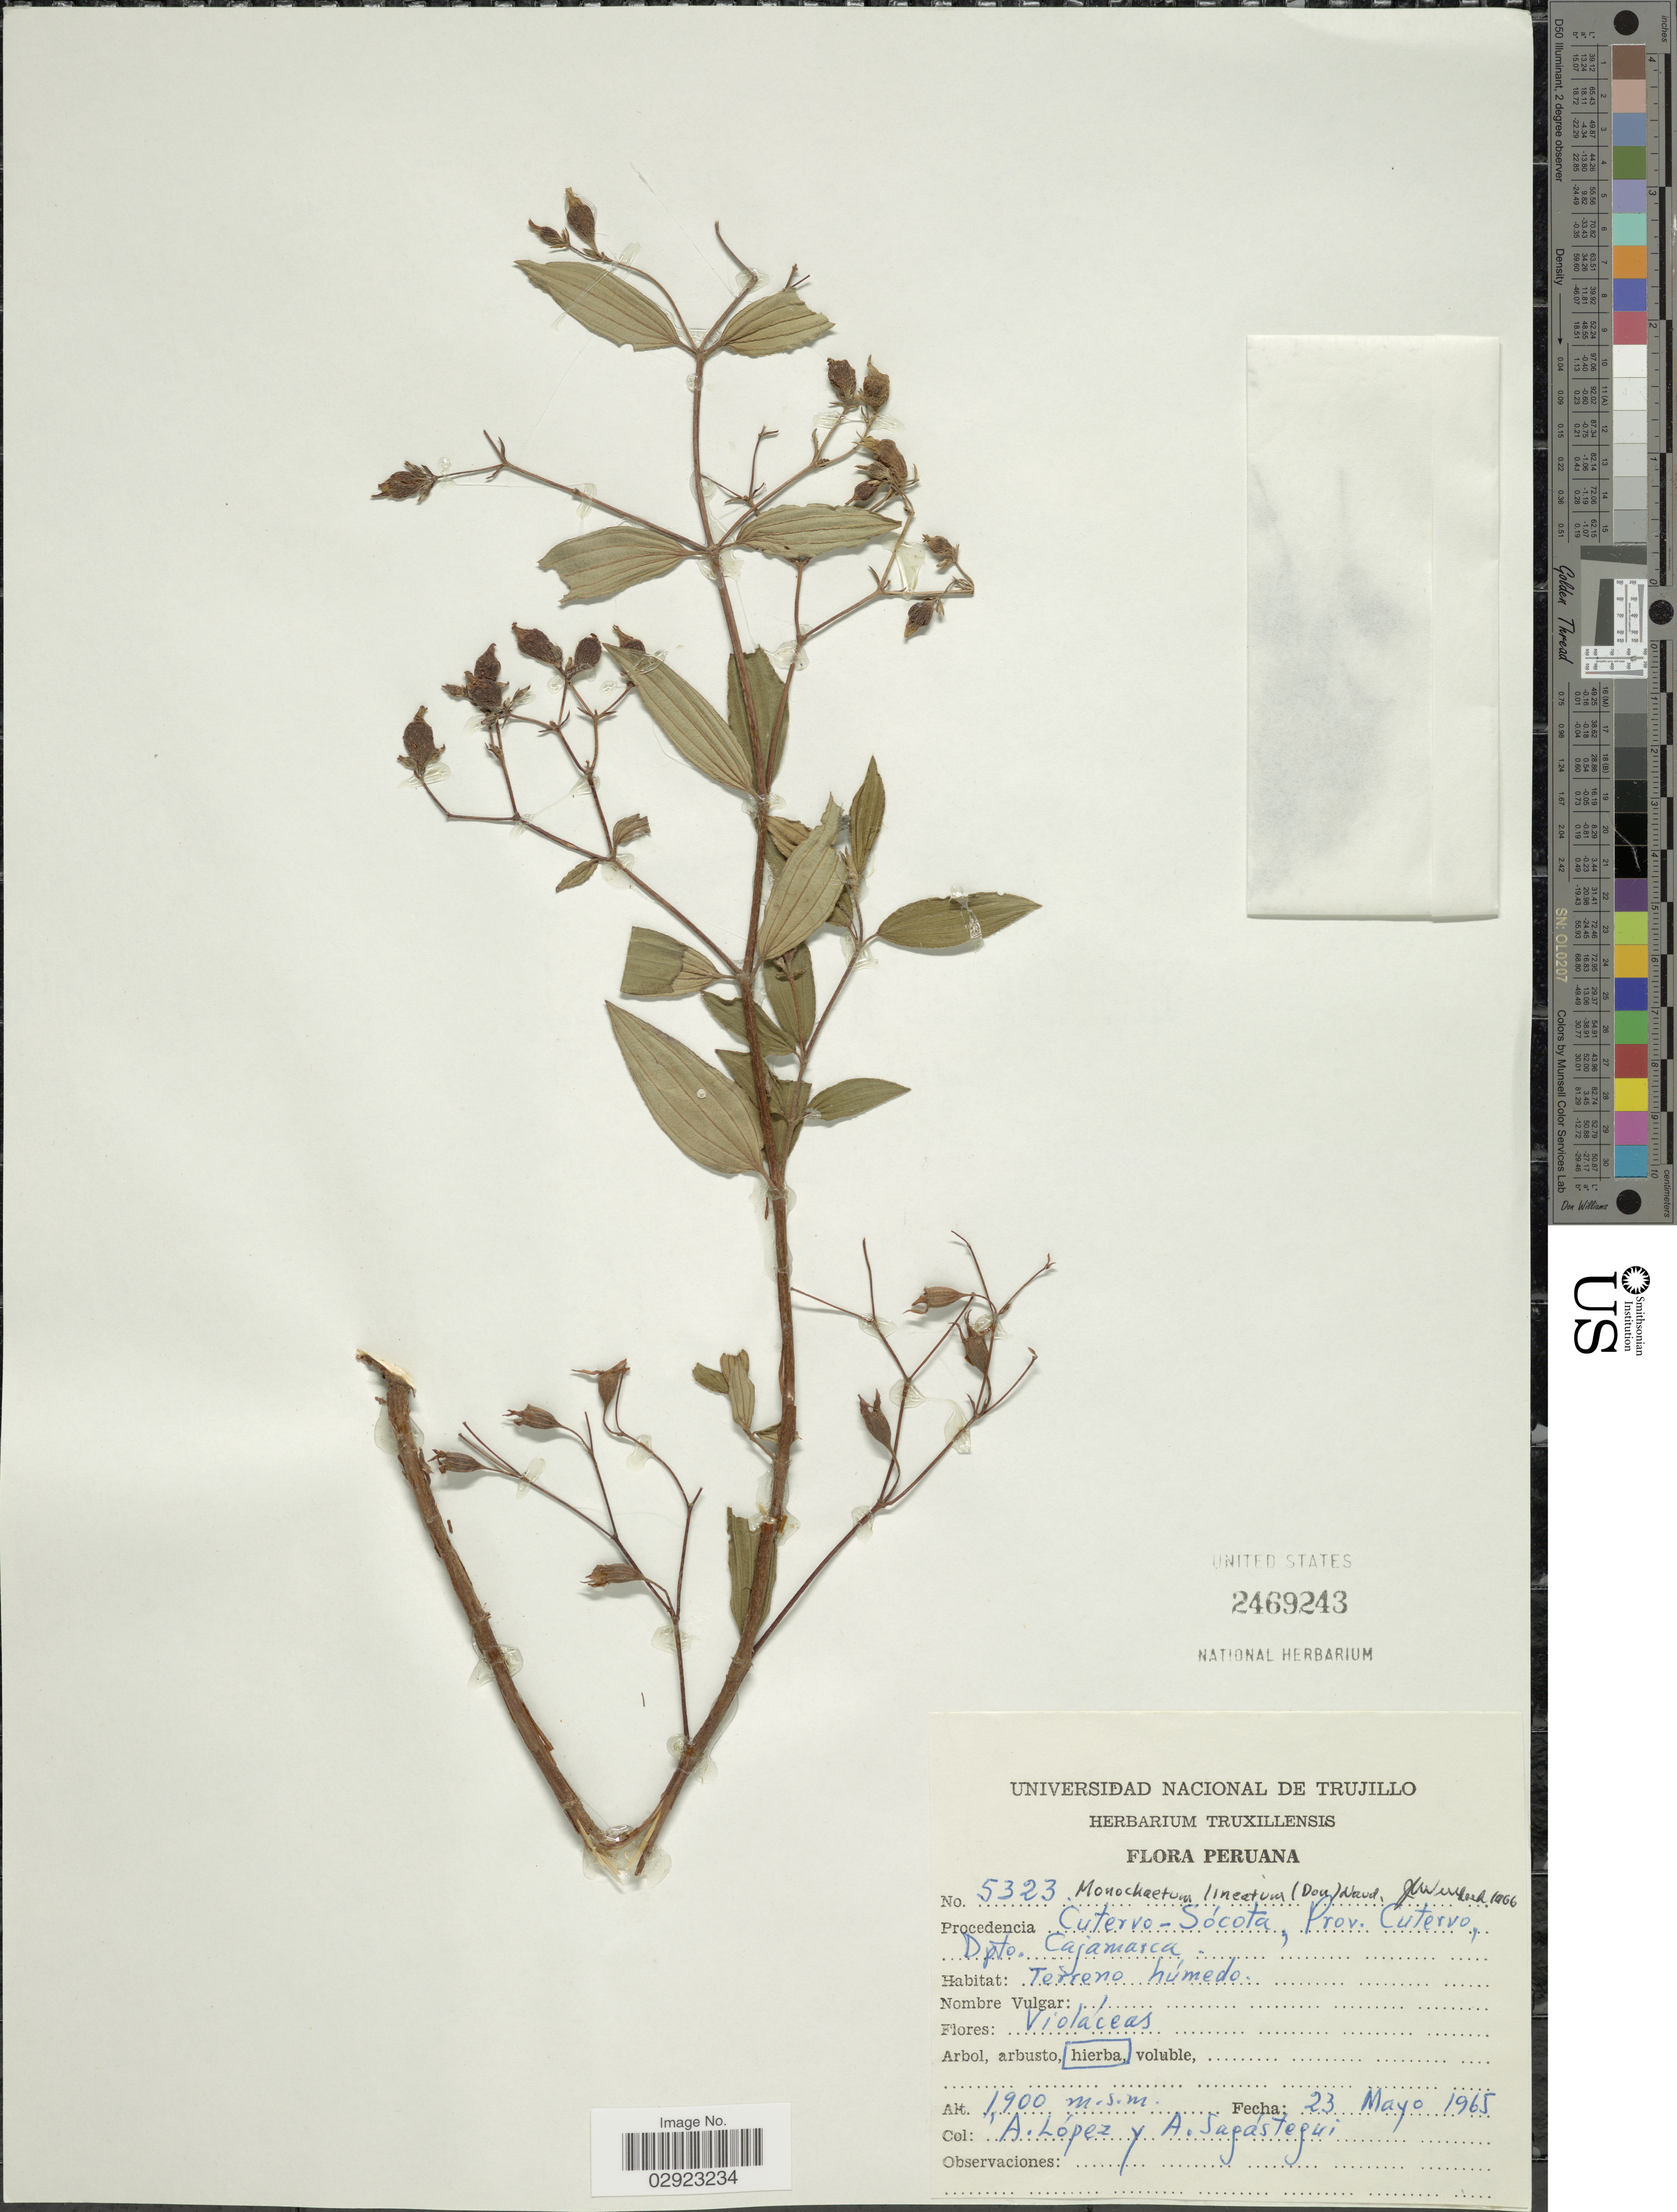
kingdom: Plantae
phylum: Tracheophyta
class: Magnoliopsida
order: Myrtales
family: Melastomataceae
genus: Monochaetum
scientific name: Monochaetum lineatum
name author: (D. Don) Naudin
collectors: A. López & A. Sagastegui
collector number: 5323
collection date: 1965-05-23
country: Peru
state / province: Cajamarca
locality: Procedencia Cutervo - Sócota, Prov. Cutervo, Dpto. Cajamarca.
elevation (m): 1900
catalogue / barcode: US 2469243